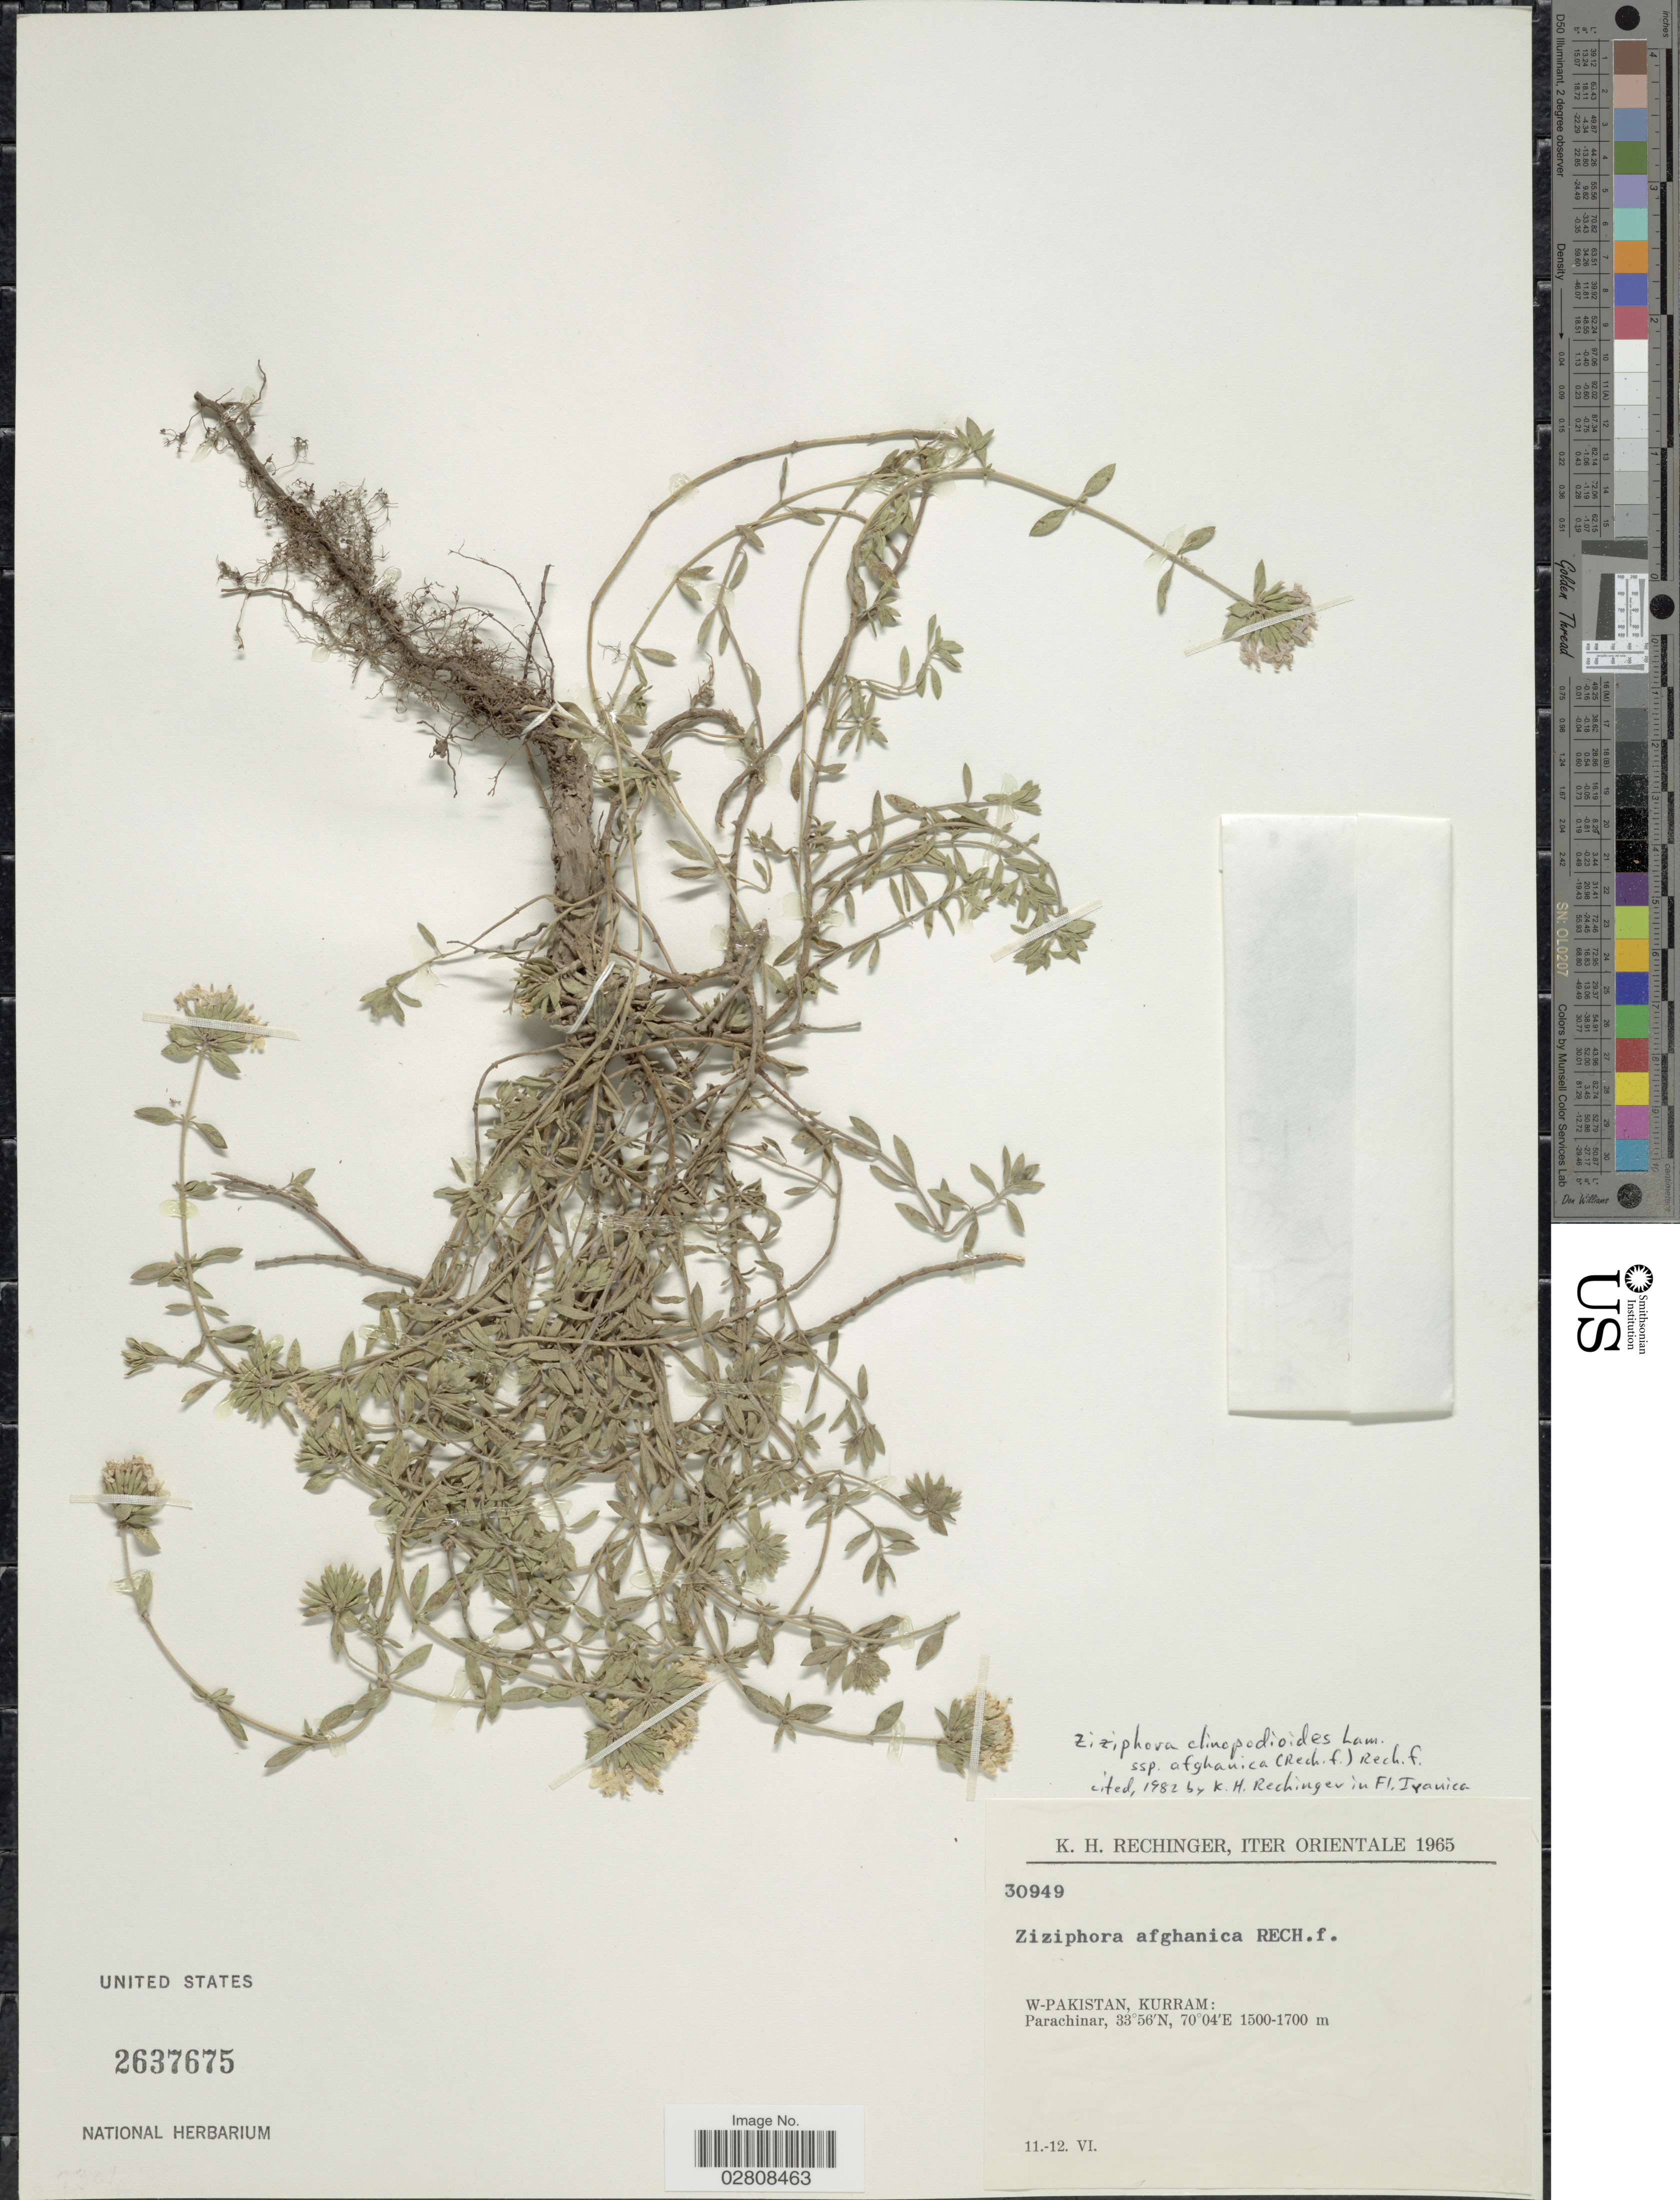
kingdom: Plantae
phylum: Tracheophyta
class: Magnoliopsida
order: Lamiales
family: Lamiaceae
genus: Ziziphora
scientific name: Ziziphora clinopodioides subsp. afghanica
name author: Lam.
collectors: K. H. Rechinger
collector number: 30949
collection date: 1965-06-11/1965-06-12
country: Pakistan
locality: Orientale. W-Pakistan, Kurram: Parachinar.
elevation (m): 1500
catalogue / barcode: US 2637675